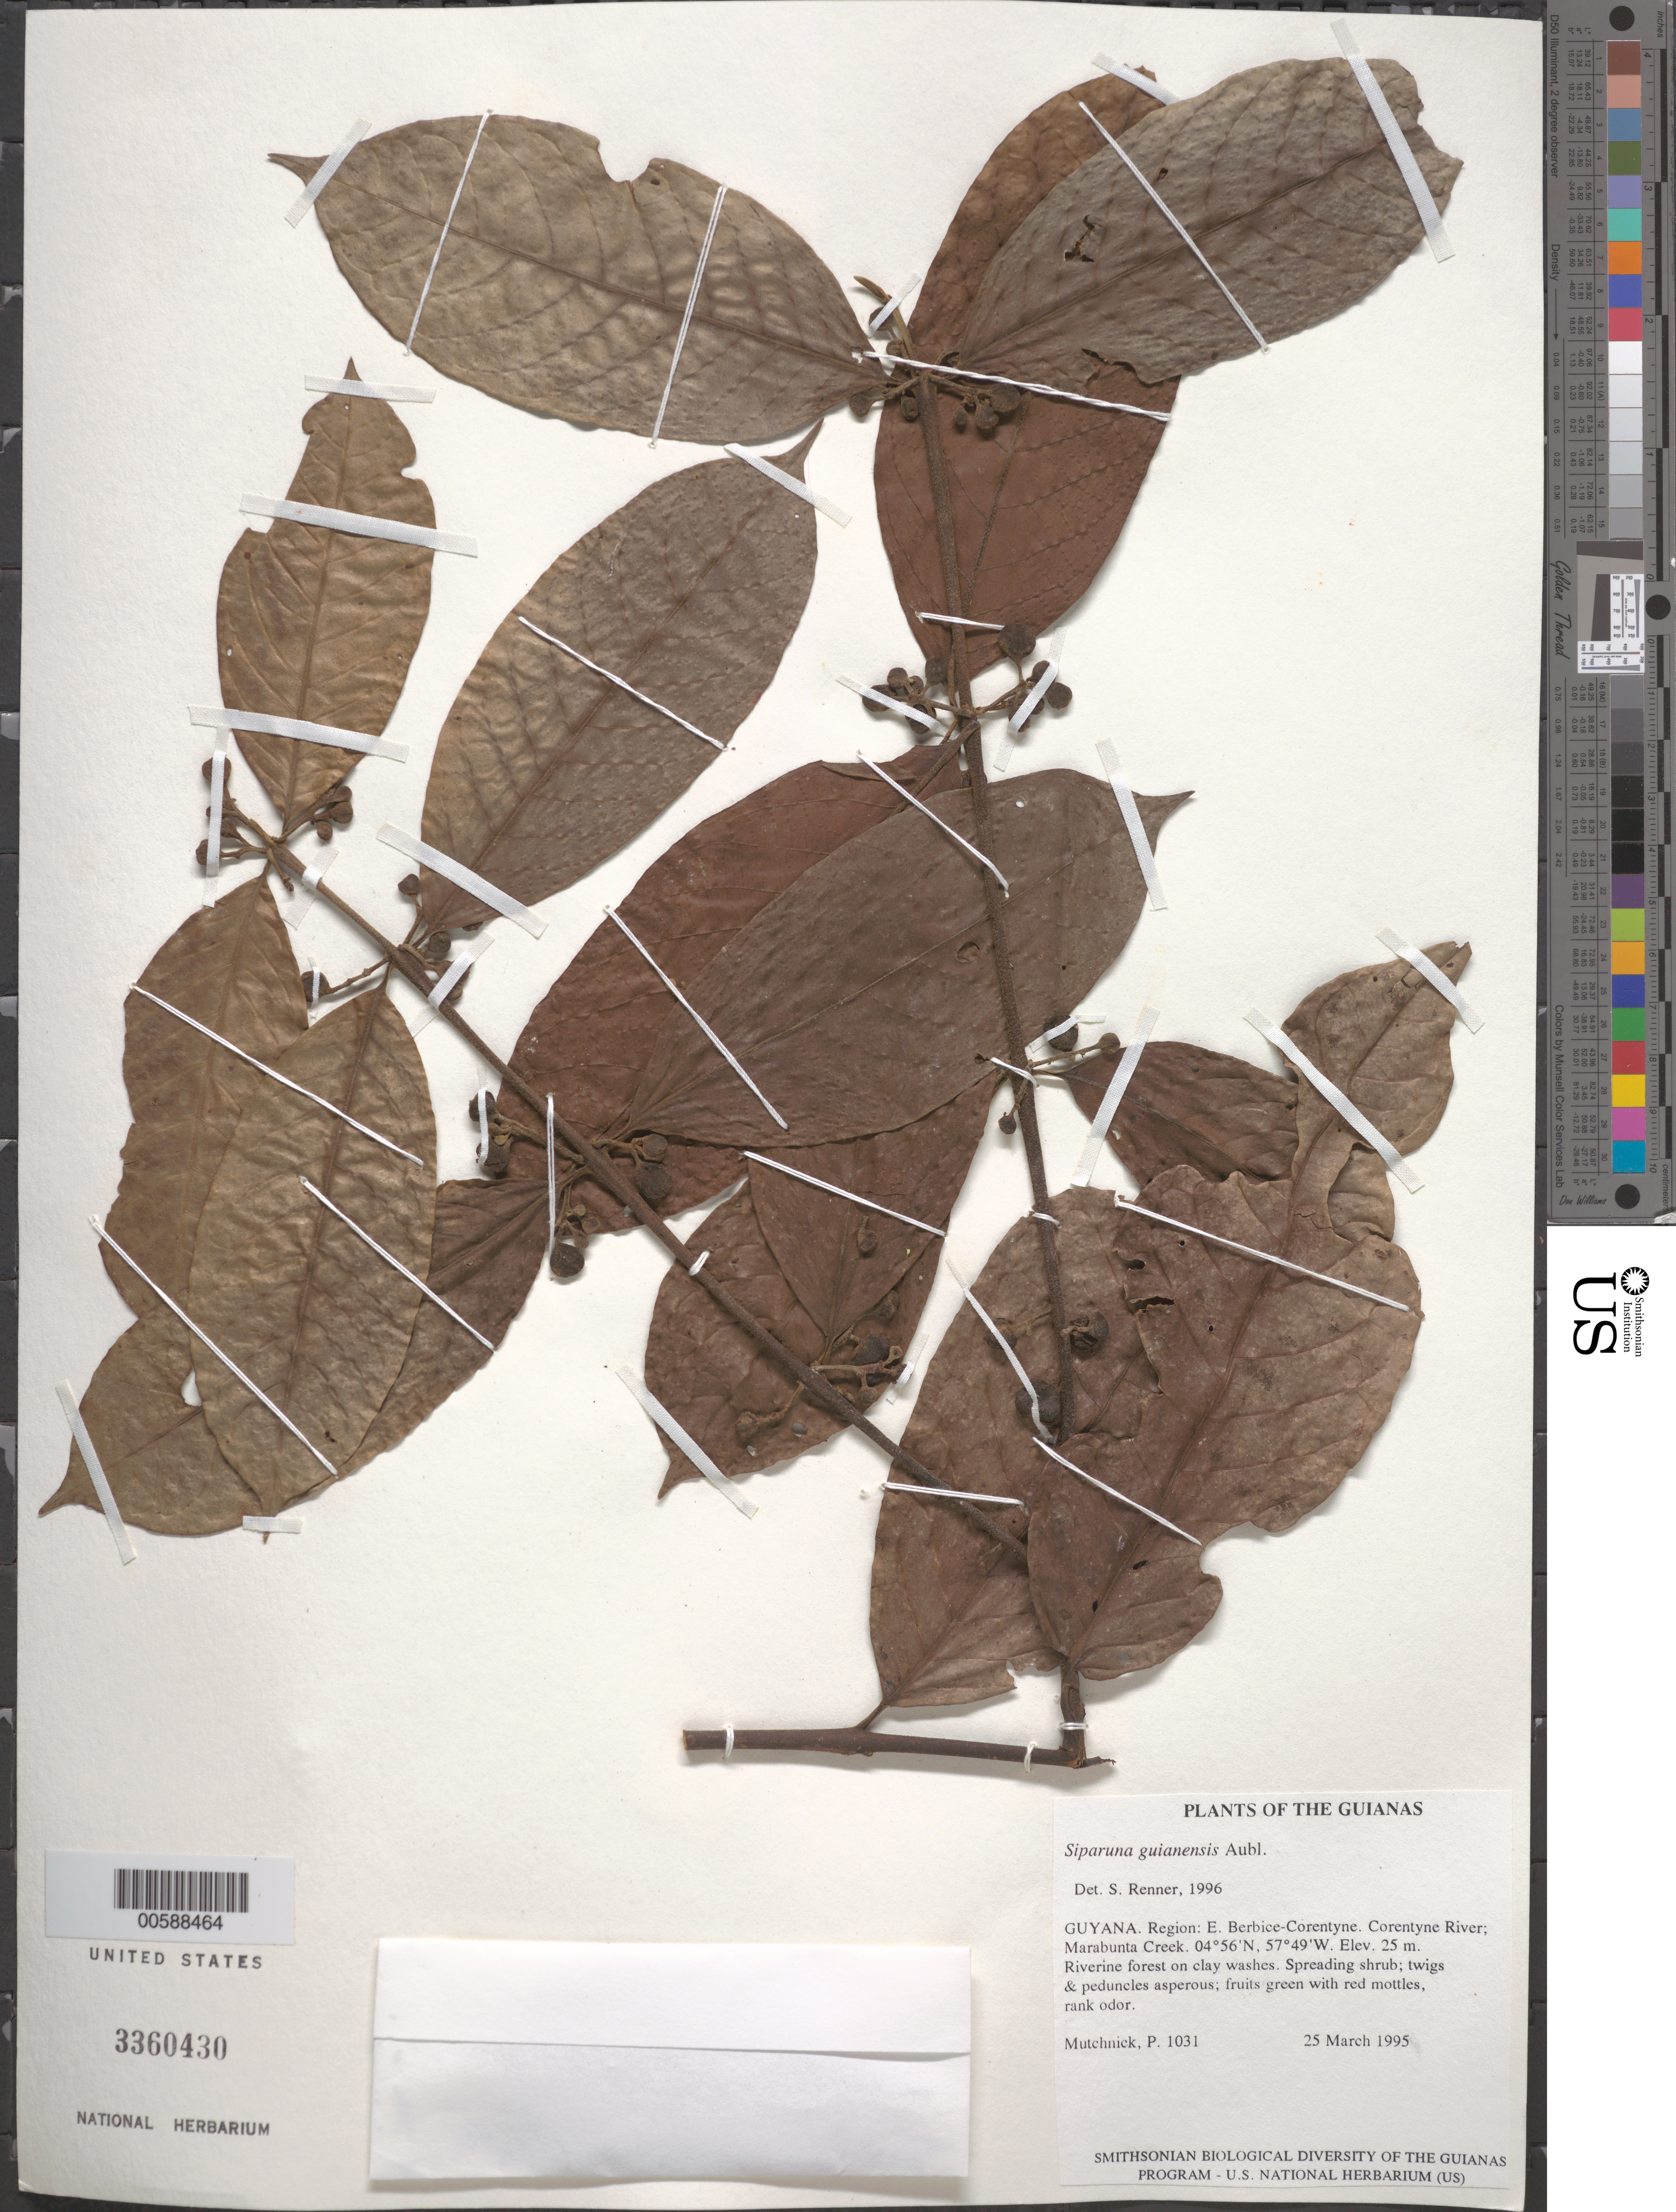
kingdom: Plantae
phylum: Tracheophyta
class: Magnoliopsida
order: Laurales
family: Siparunaceae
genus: Siparuna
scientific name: Siparuna guianensis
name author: Aubl.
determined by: Renner, S. S.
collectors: P. Mutchnick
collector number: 1031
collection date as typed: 25 March 1995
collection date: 1995-03-25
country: Guyana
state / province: E. Berbice-Corentyne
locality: Corentyne River; Marabunta Creek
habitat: Riverine forest on clay washes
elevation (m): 25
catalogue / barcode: US 3360430